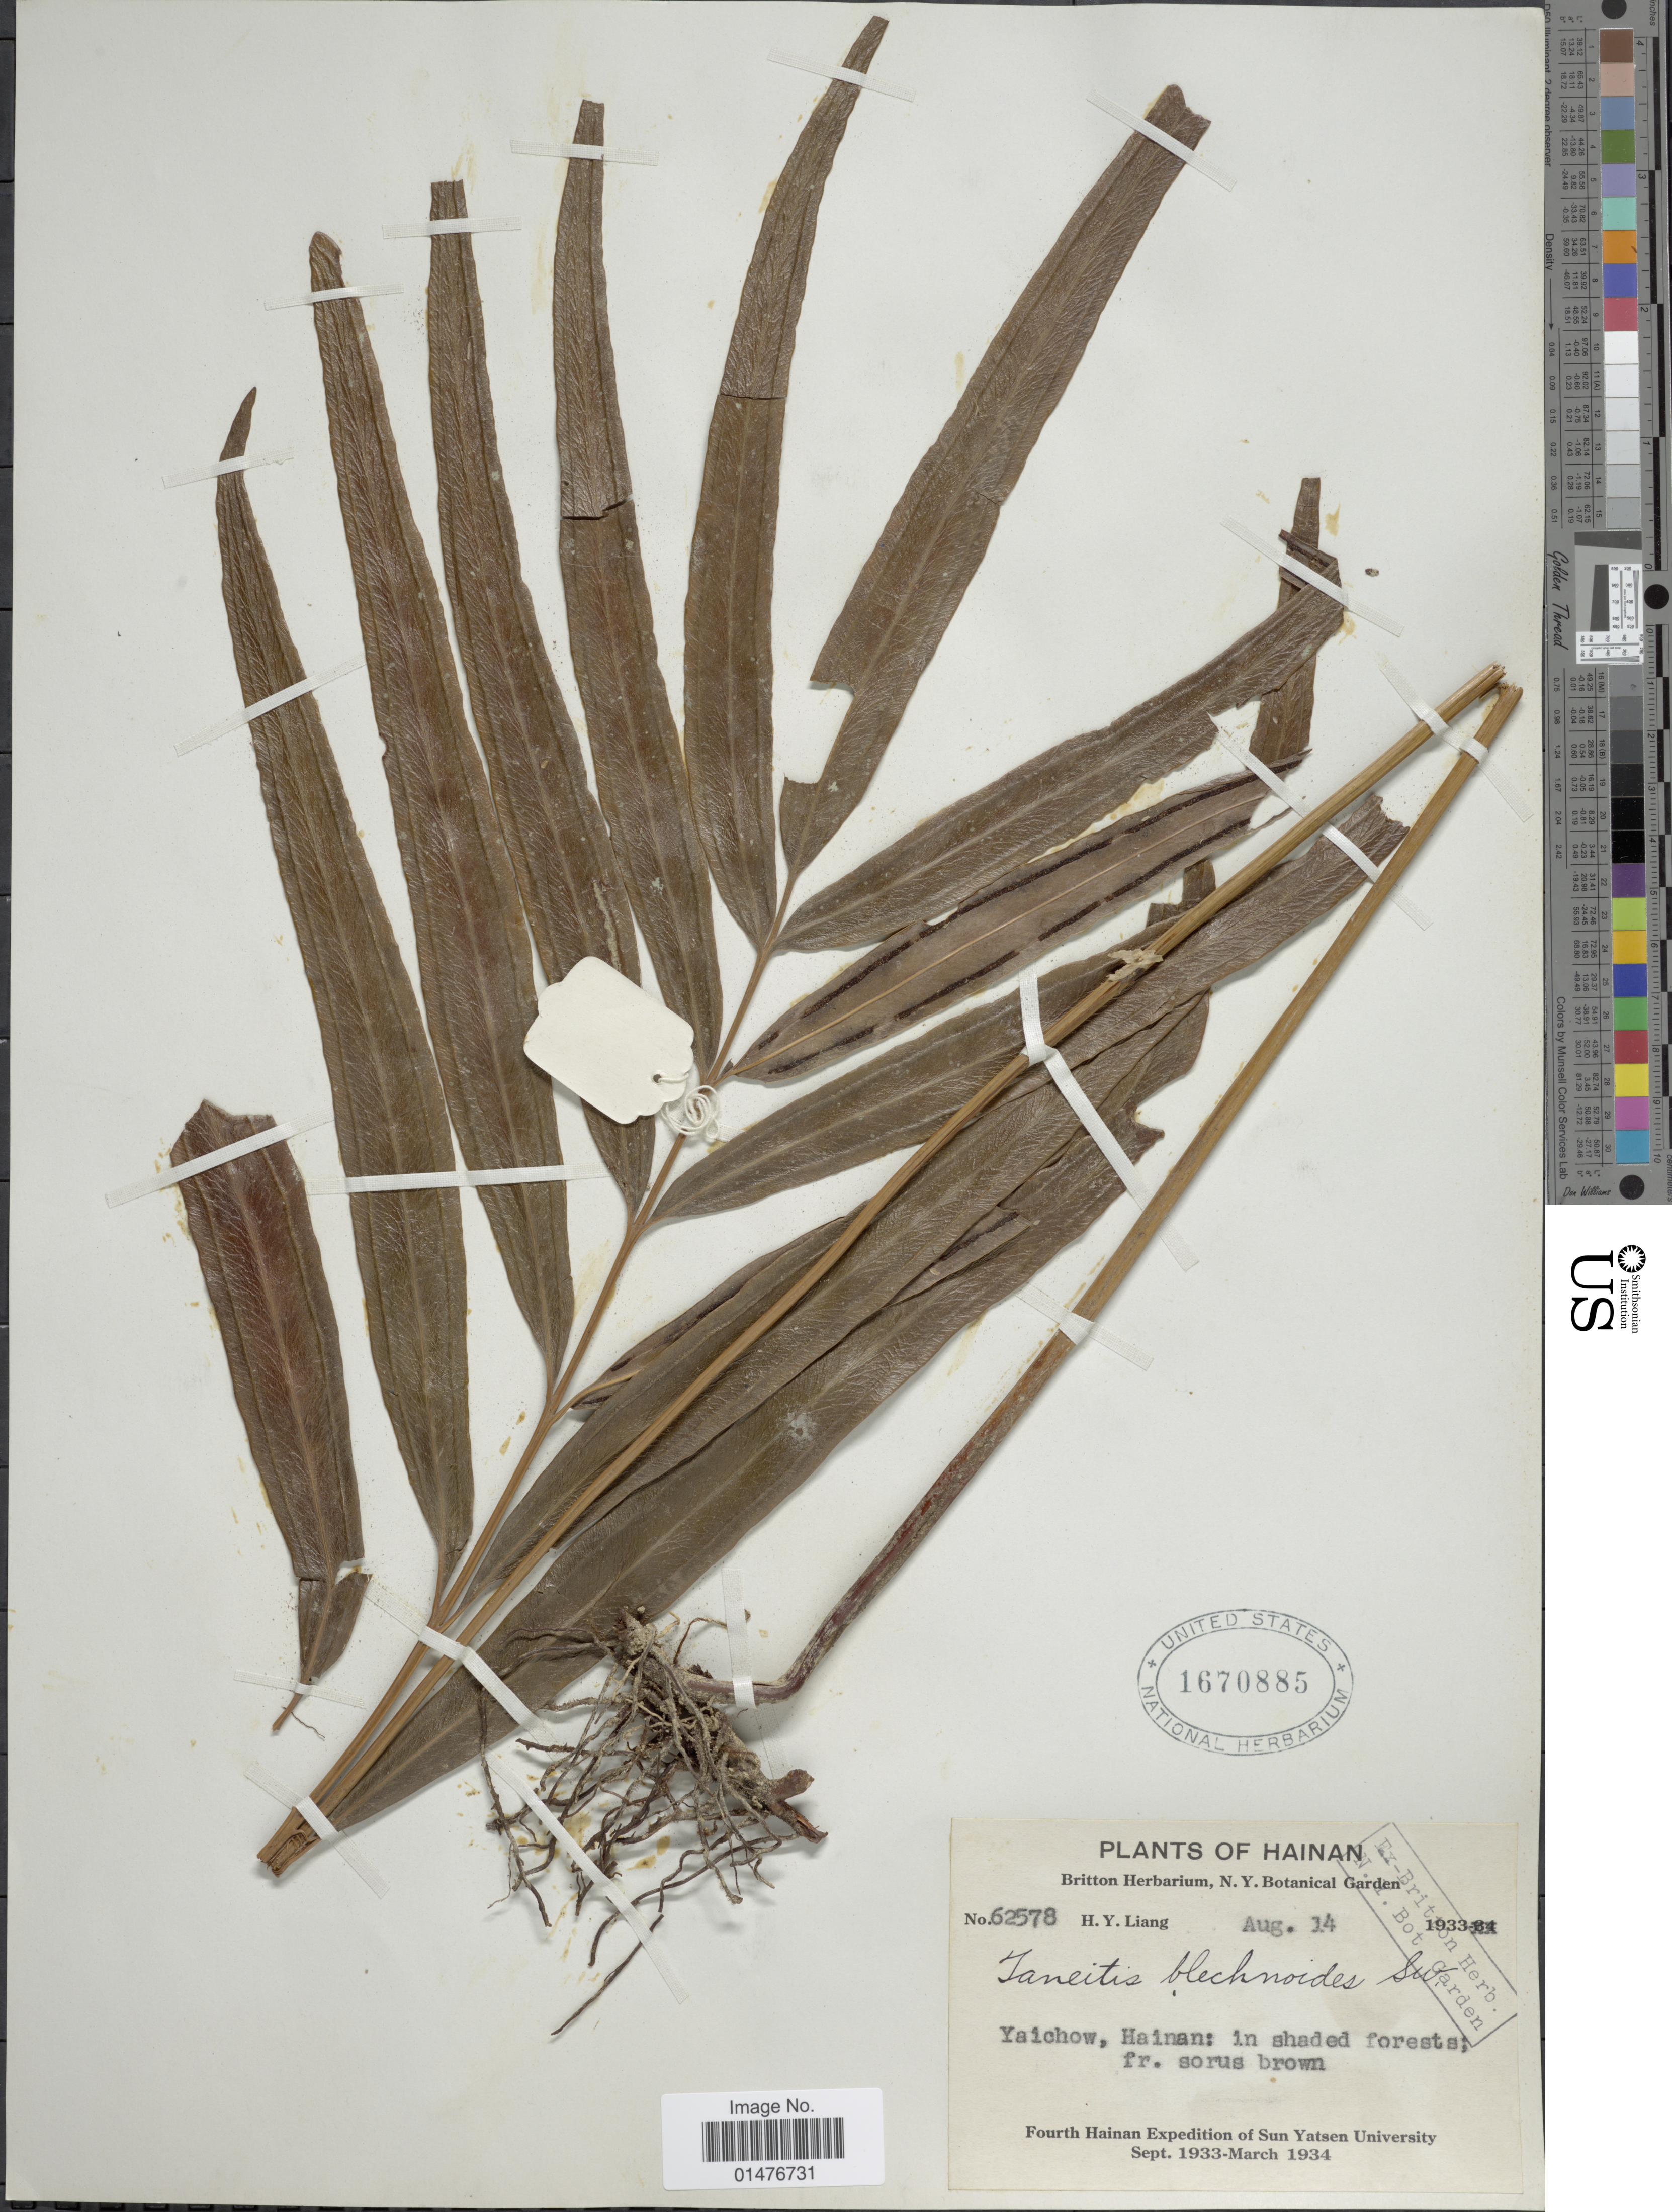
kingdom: Plantae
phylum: Tracheophyta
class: Polypodiopsida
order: Polypodiales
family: Pteridaceae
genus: Taenitis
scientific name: Taenitis blechnoides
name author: (Willd.) Sw.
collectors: H. Y. Liang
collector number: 62578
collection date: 1933-08-14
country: China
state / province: Hainan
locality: Yaichow, Hainan: in shaded forests; fr. sorus brown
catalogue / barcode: US 1670885